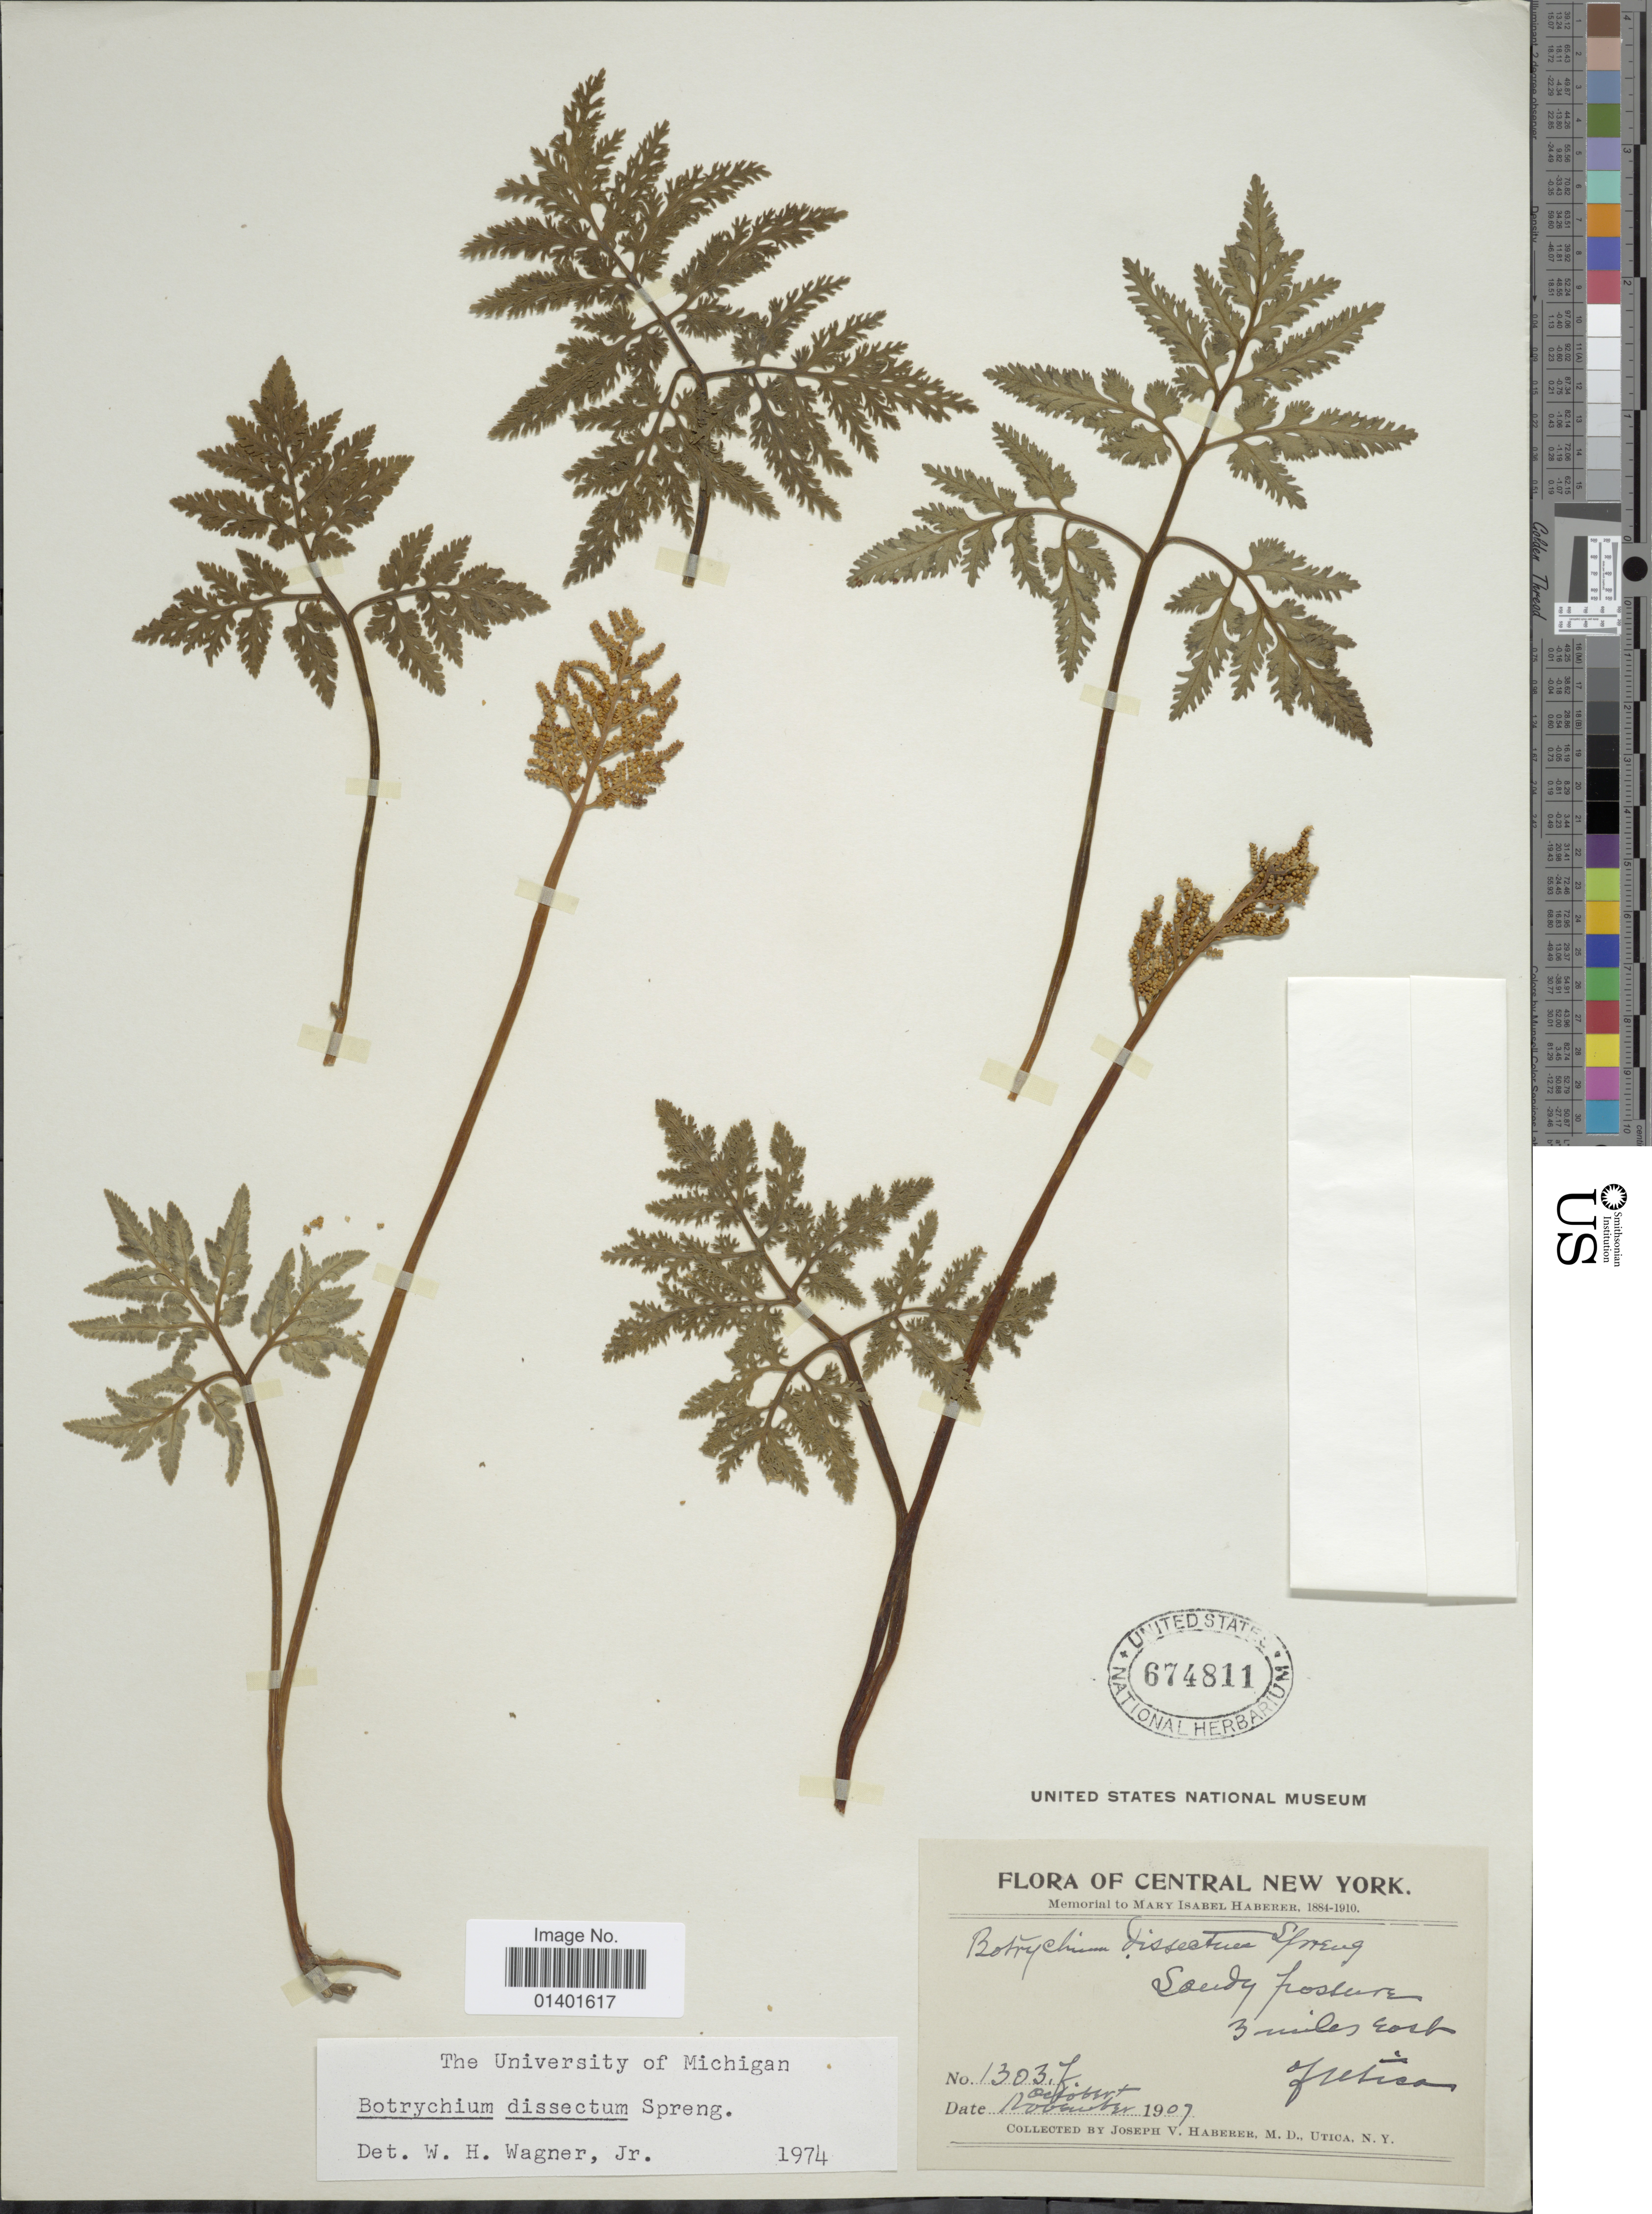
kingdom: Plantae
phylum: Tracheophyta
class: Polypodiopsida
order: Ophioglossales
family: Ophioglossaceae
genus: Botrychium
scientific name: Botrychium dissectum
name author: Spreng.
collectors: J. V. Haberer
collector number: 1303f *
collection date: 1911-10/1911-11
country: United States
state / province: New York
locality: Central New York, 3 miles east of Utica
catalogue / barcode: US 674811